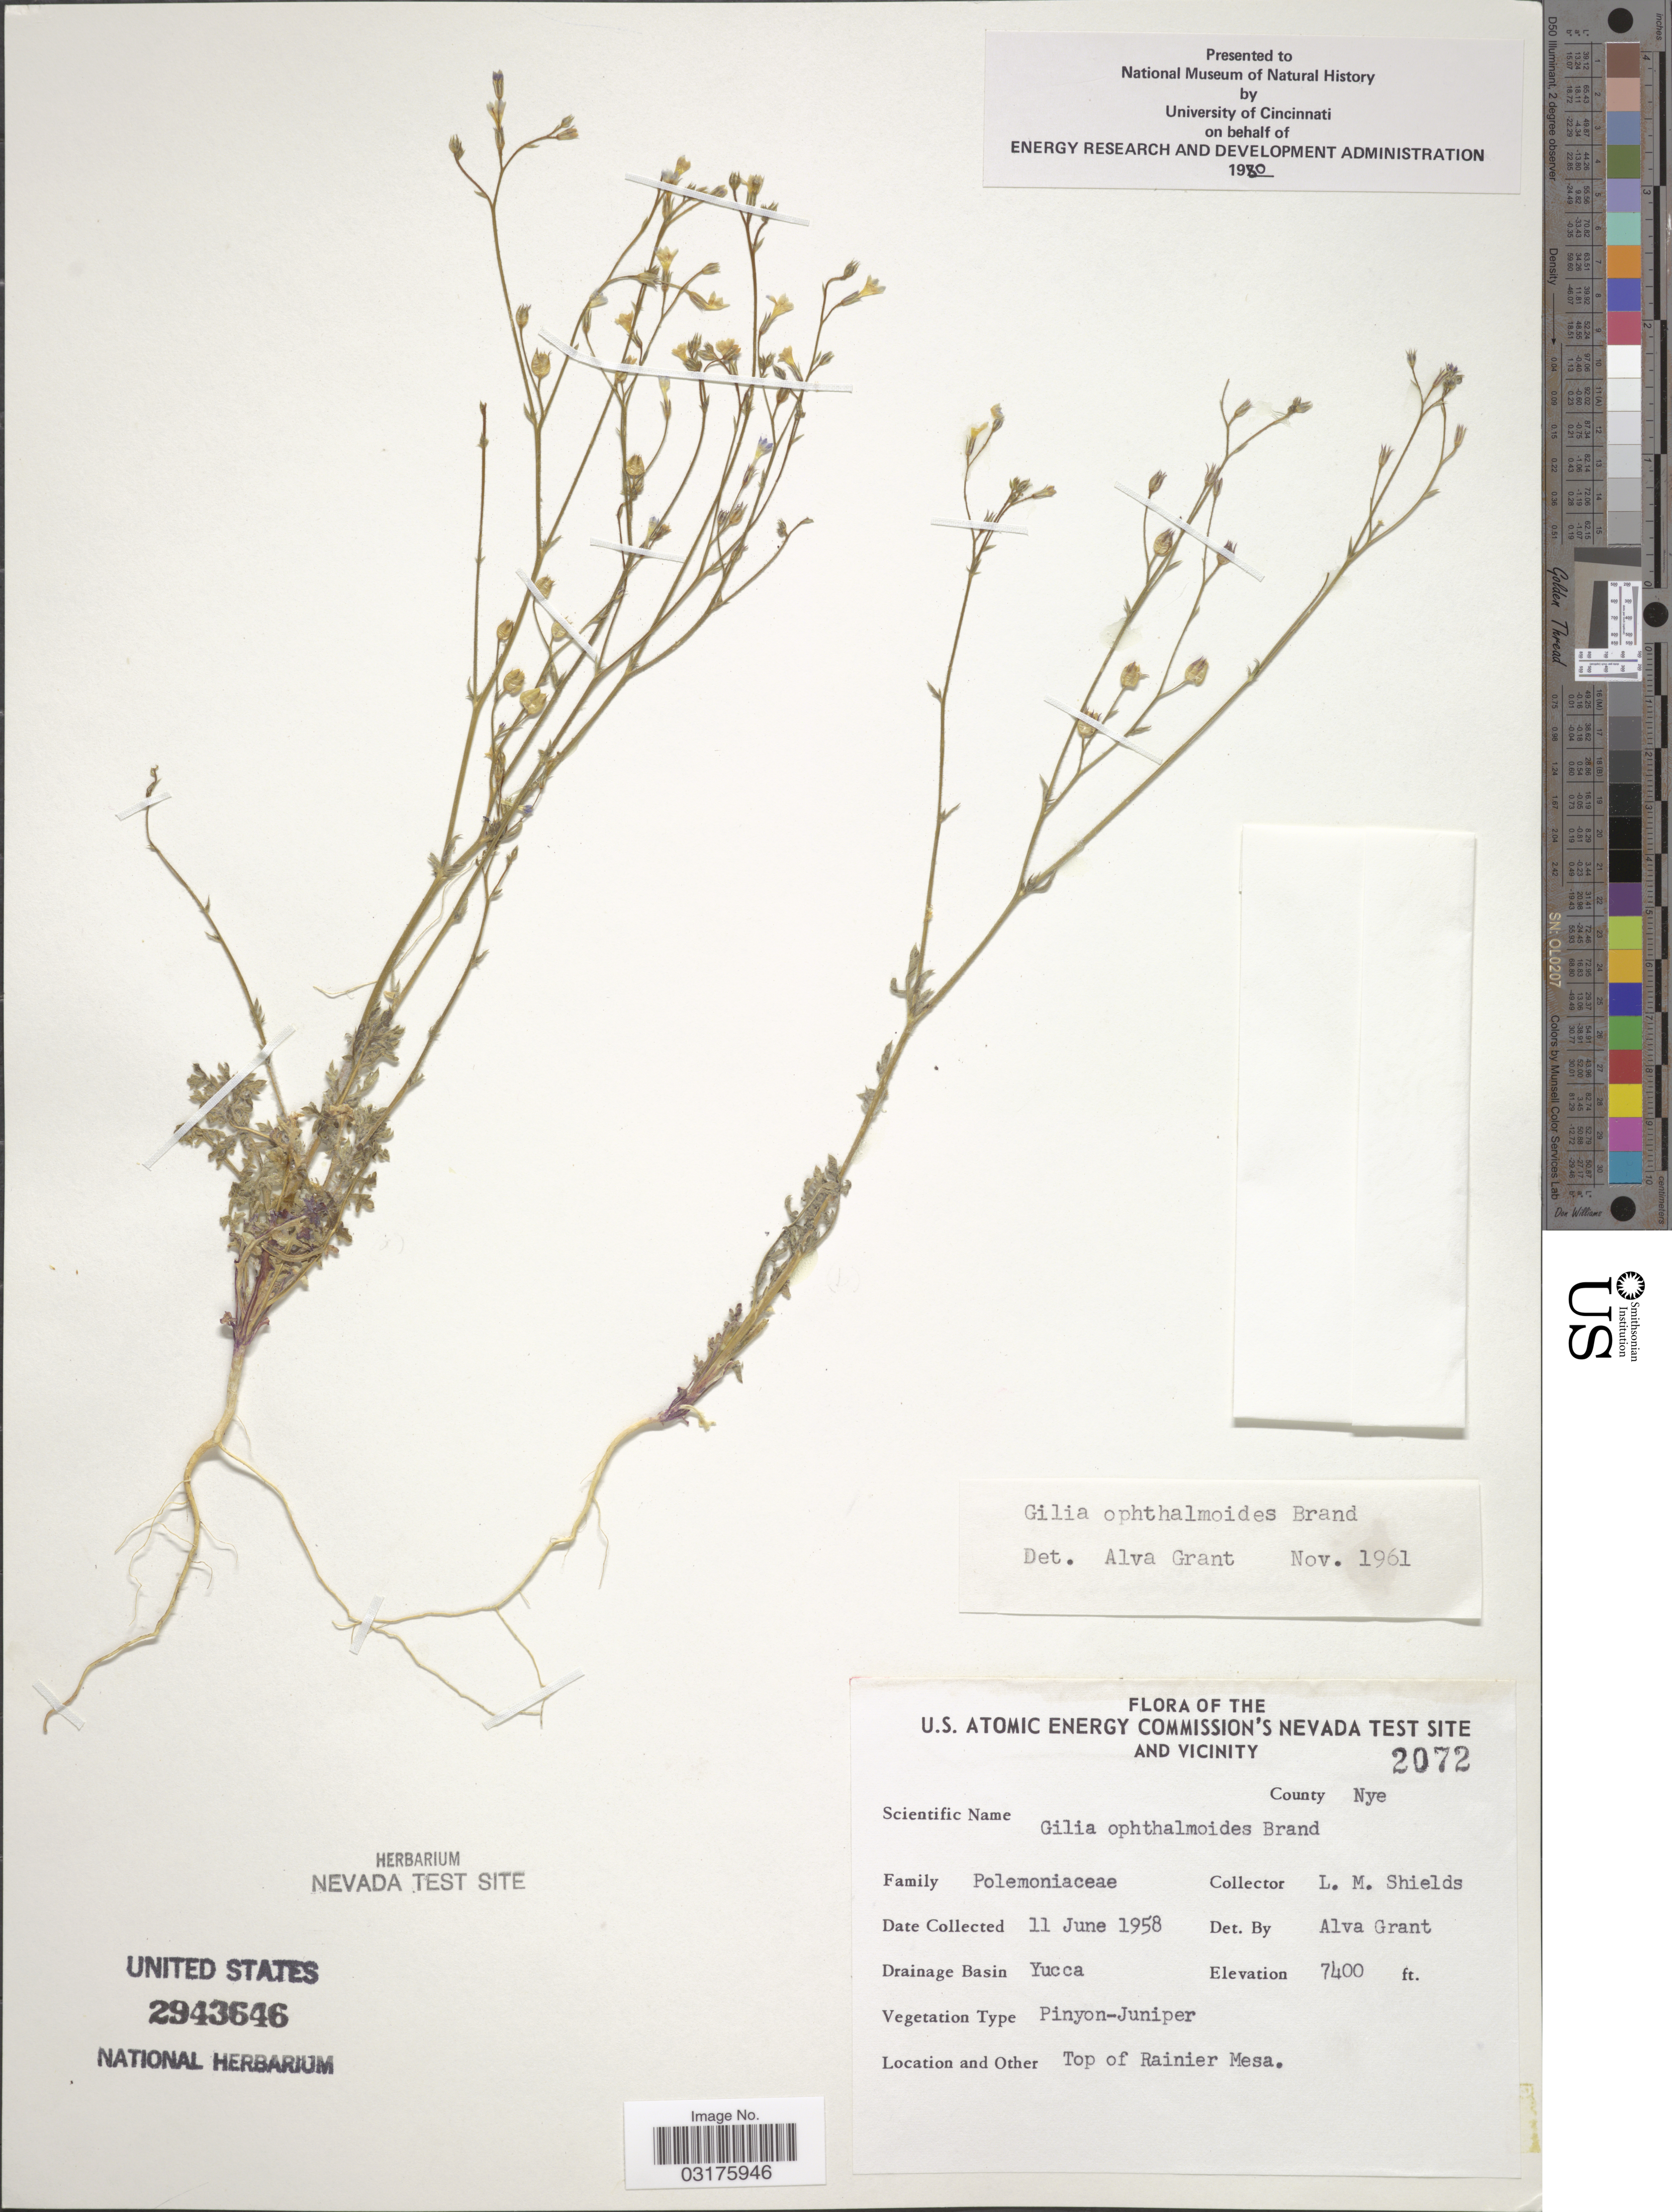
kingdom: Plantae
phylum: Tracheophyta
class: Magnoliopsida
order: Ericales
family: Polemoniaceae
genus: Gilia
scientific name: Gilia ophthalmoides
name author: Brand in Engl.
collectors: L. Shields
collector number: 2072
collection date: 1958-06-11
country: United States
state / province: Nevada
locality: U.S. Atomic Energy Commission's Nevada Test Site and Vicinity, County Nye, Drainage Basin Yucca, Top of Rainier Mesa.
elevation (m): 2256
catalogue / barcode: US 2943646